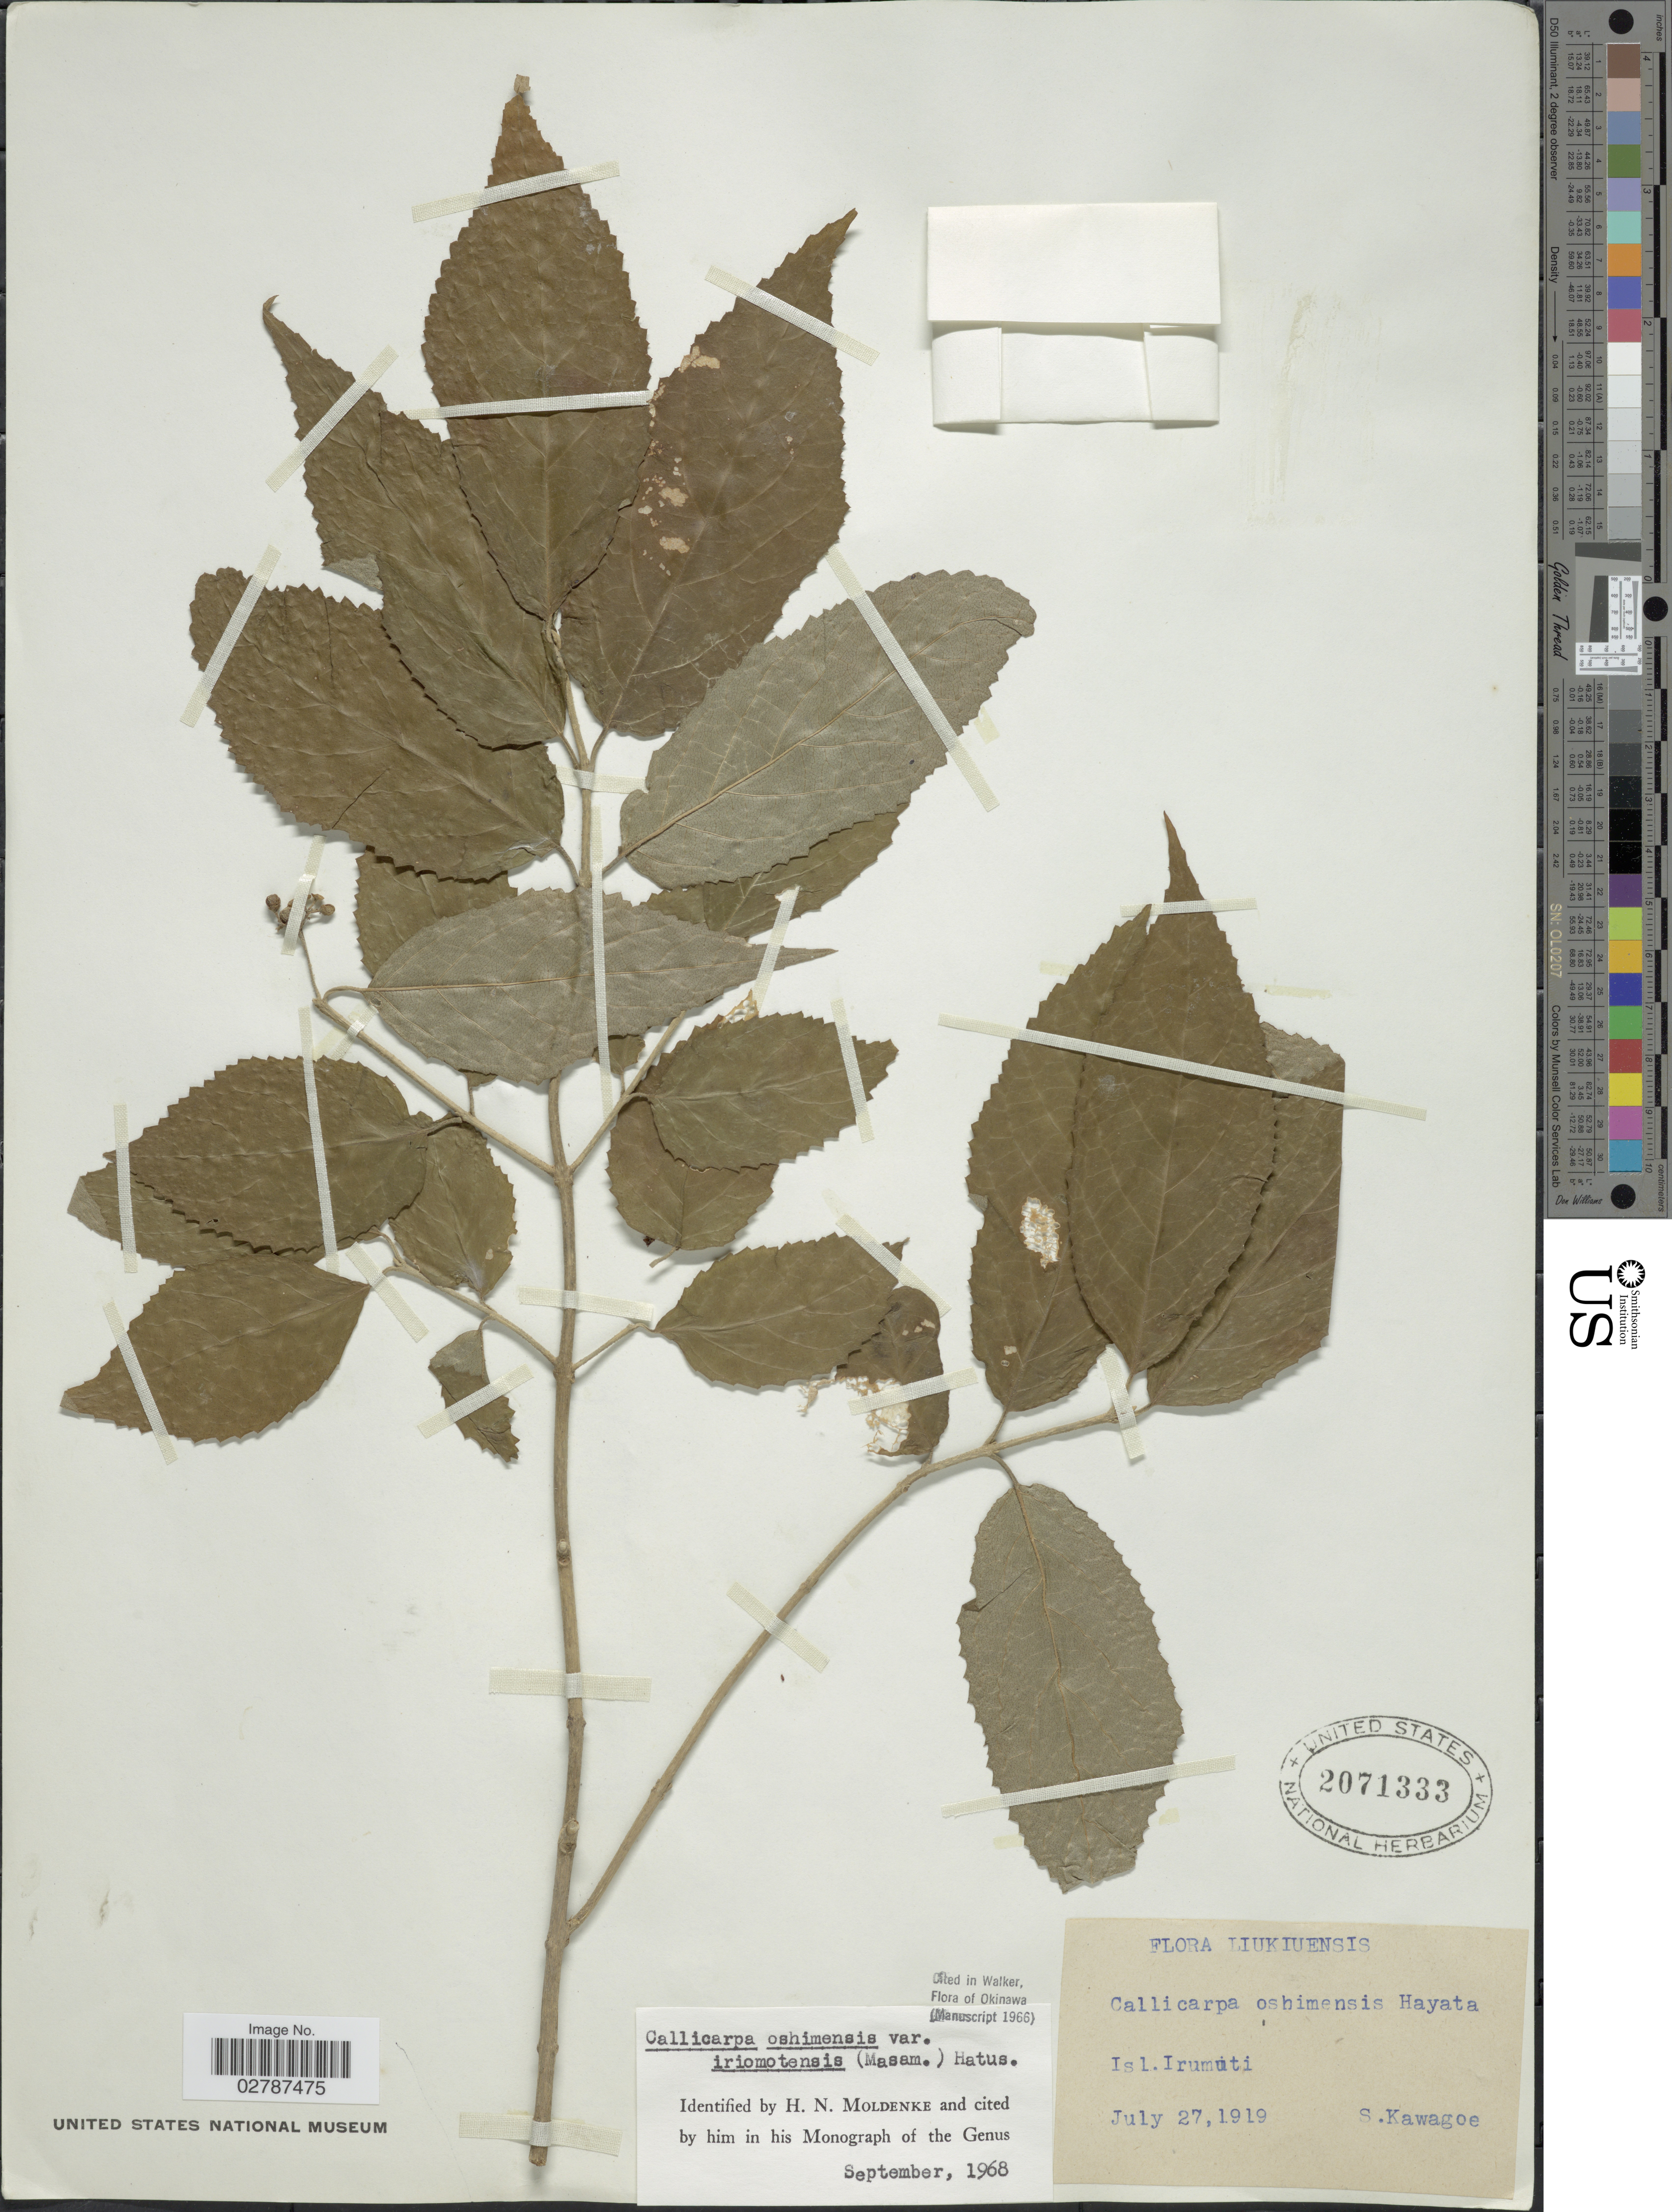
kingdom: Plantae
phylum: Tracheophyta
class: Magnoliopsida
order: Lamiales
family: Lamiaceae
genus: Callicarpa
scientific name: Callicarpa oshimensis var. iriomotensis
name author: (Nakai) Hatus.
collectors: S. Kawagoe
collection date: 1919-07-27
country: Japan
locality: Liukiuensis. Isl. Irumuti.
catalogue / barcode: US 2071333